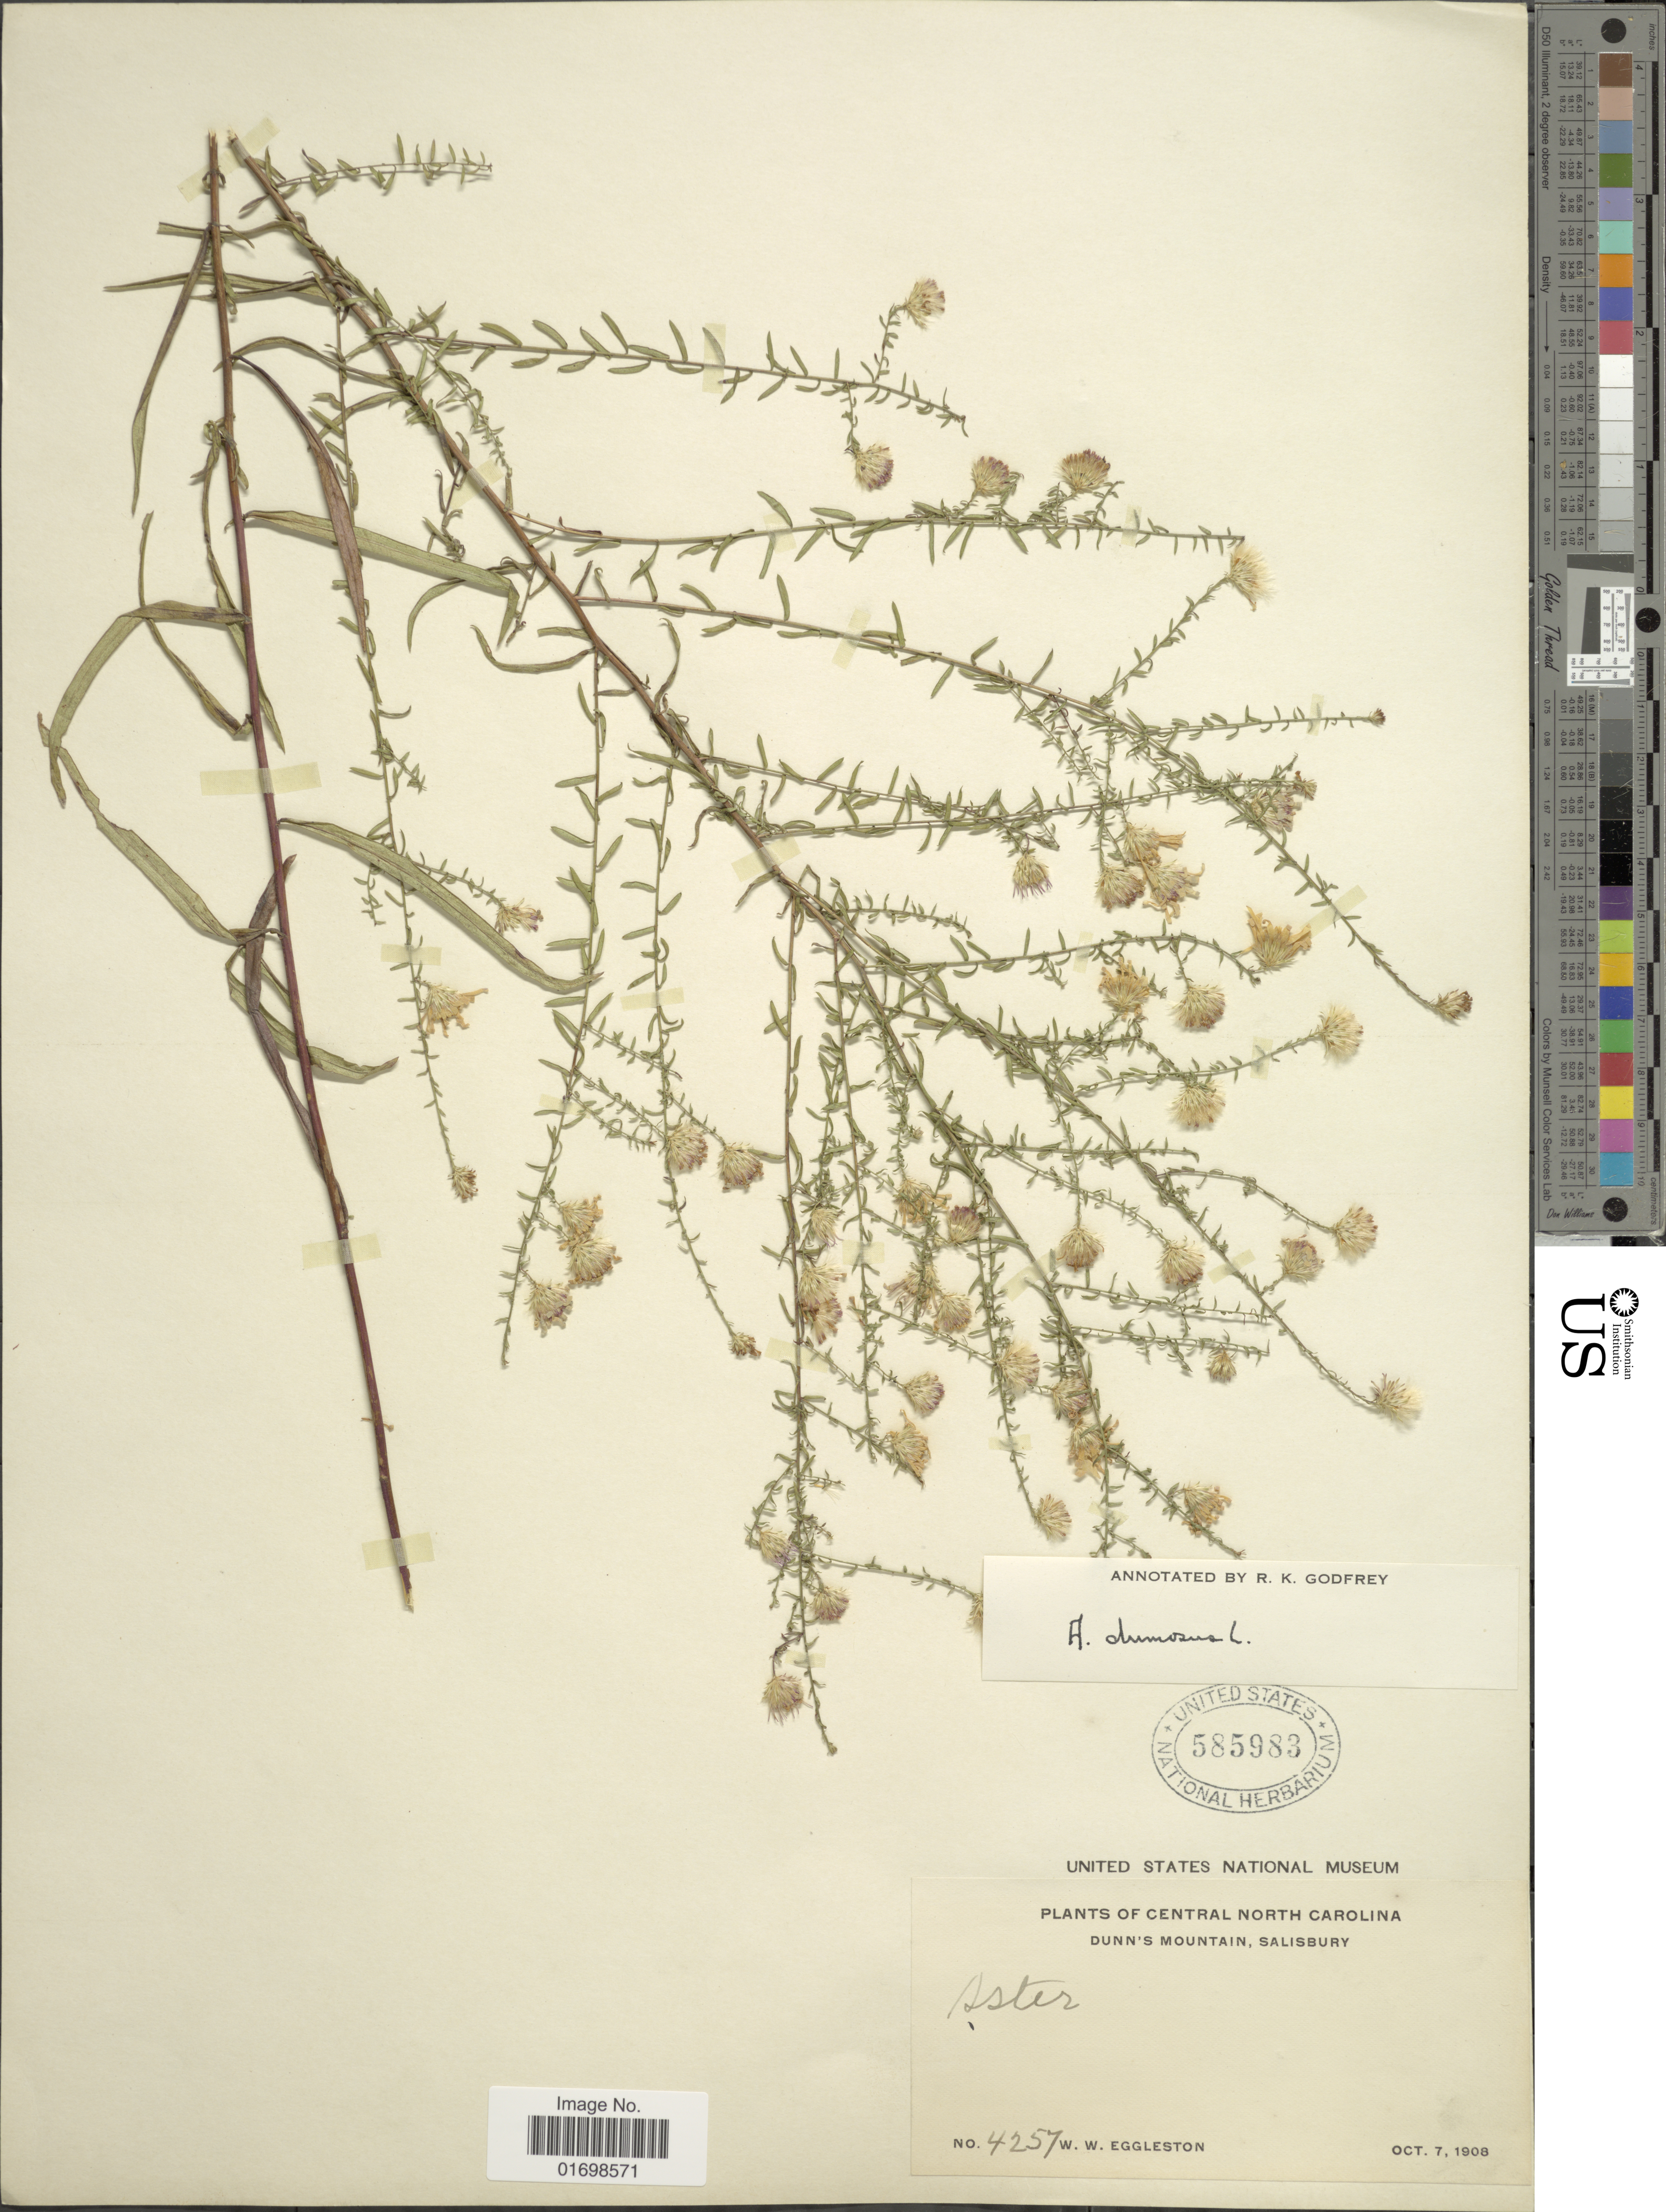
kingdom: Plantae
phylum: Tracheophyta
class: Magnoliopsida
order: Asterales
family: Asteraceae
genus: Symphyotrichum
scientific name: Symphyotrichum dumosum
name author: (L.) G.L. Nesom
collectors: W. W. Eggleston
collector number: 4257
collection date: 1908-10-07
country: United States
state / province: North Carolina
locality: Central North Carolina. Dunn's Mountain, Salisbury.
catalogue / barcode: US 585983